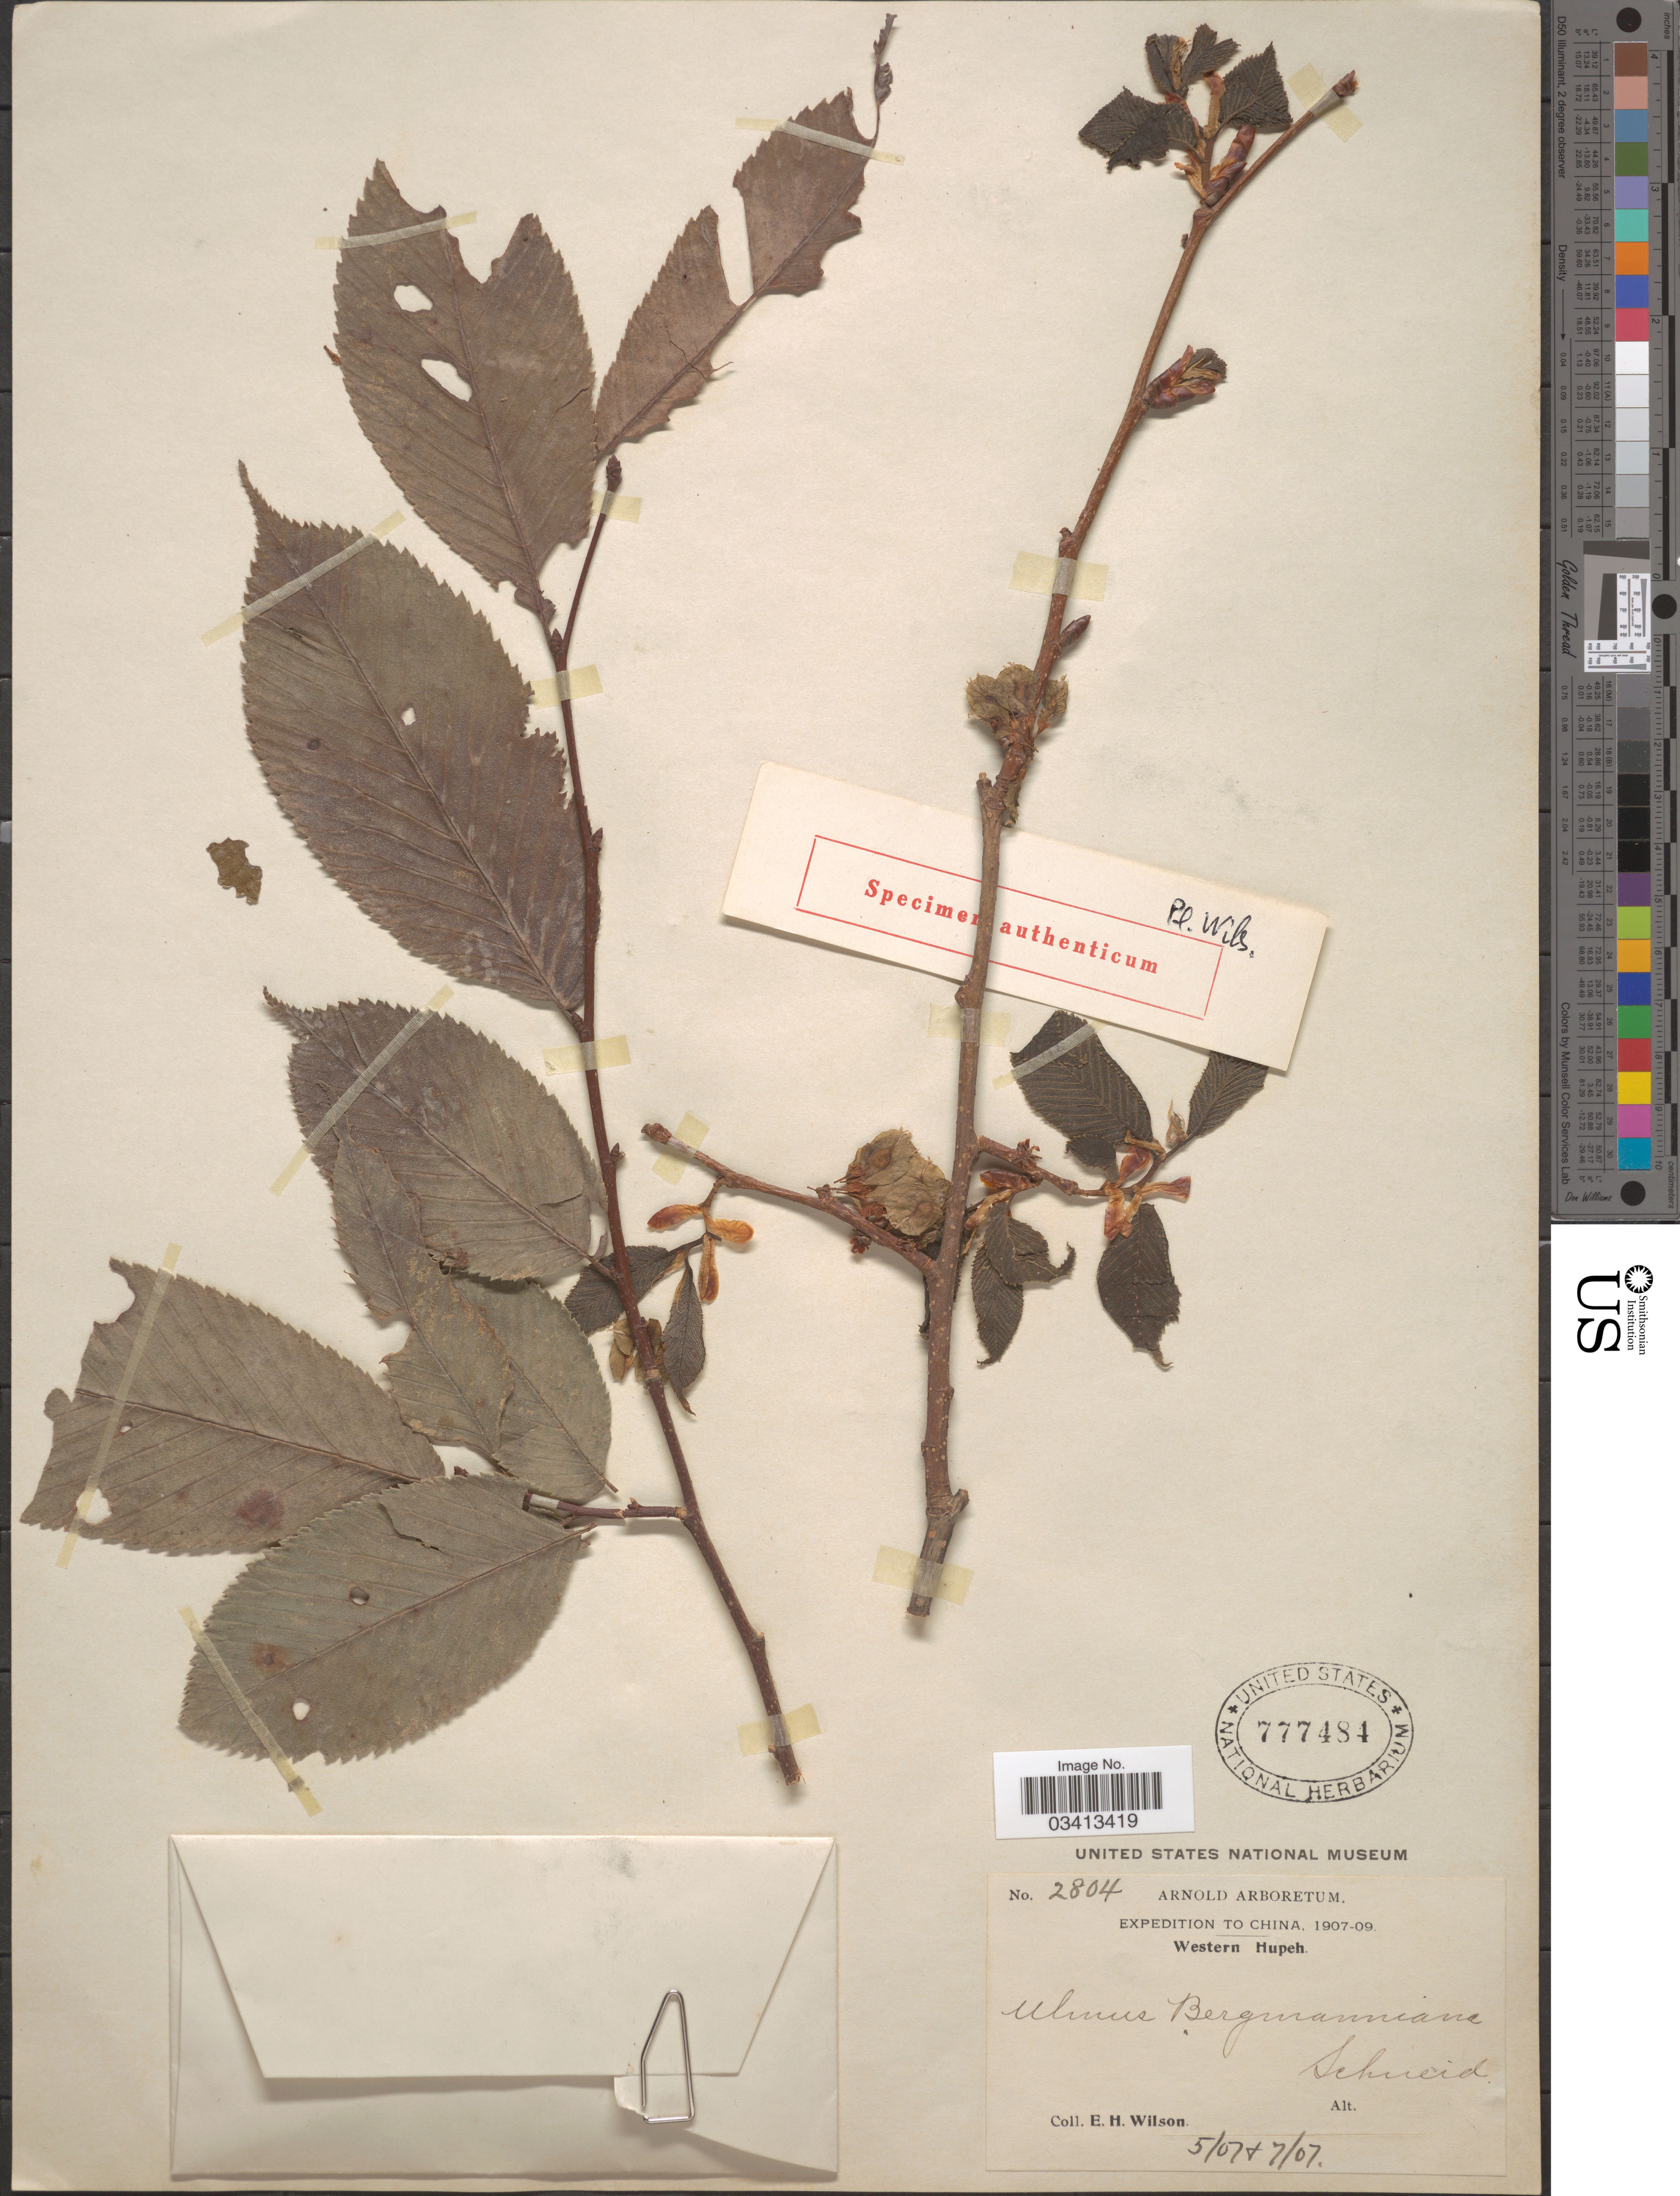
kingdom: Plantae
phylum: Tracheophyta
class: Magnoliopsida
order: Rosales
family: Ulmaceae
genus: Ulmus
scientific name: Ulmus bergmanniana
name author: C.K. Schneid.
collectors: E. Wilson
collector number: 2804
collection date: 1907-05/1907-07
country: China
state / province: Hubei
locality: Western Hupeh.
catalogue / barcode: US 777484